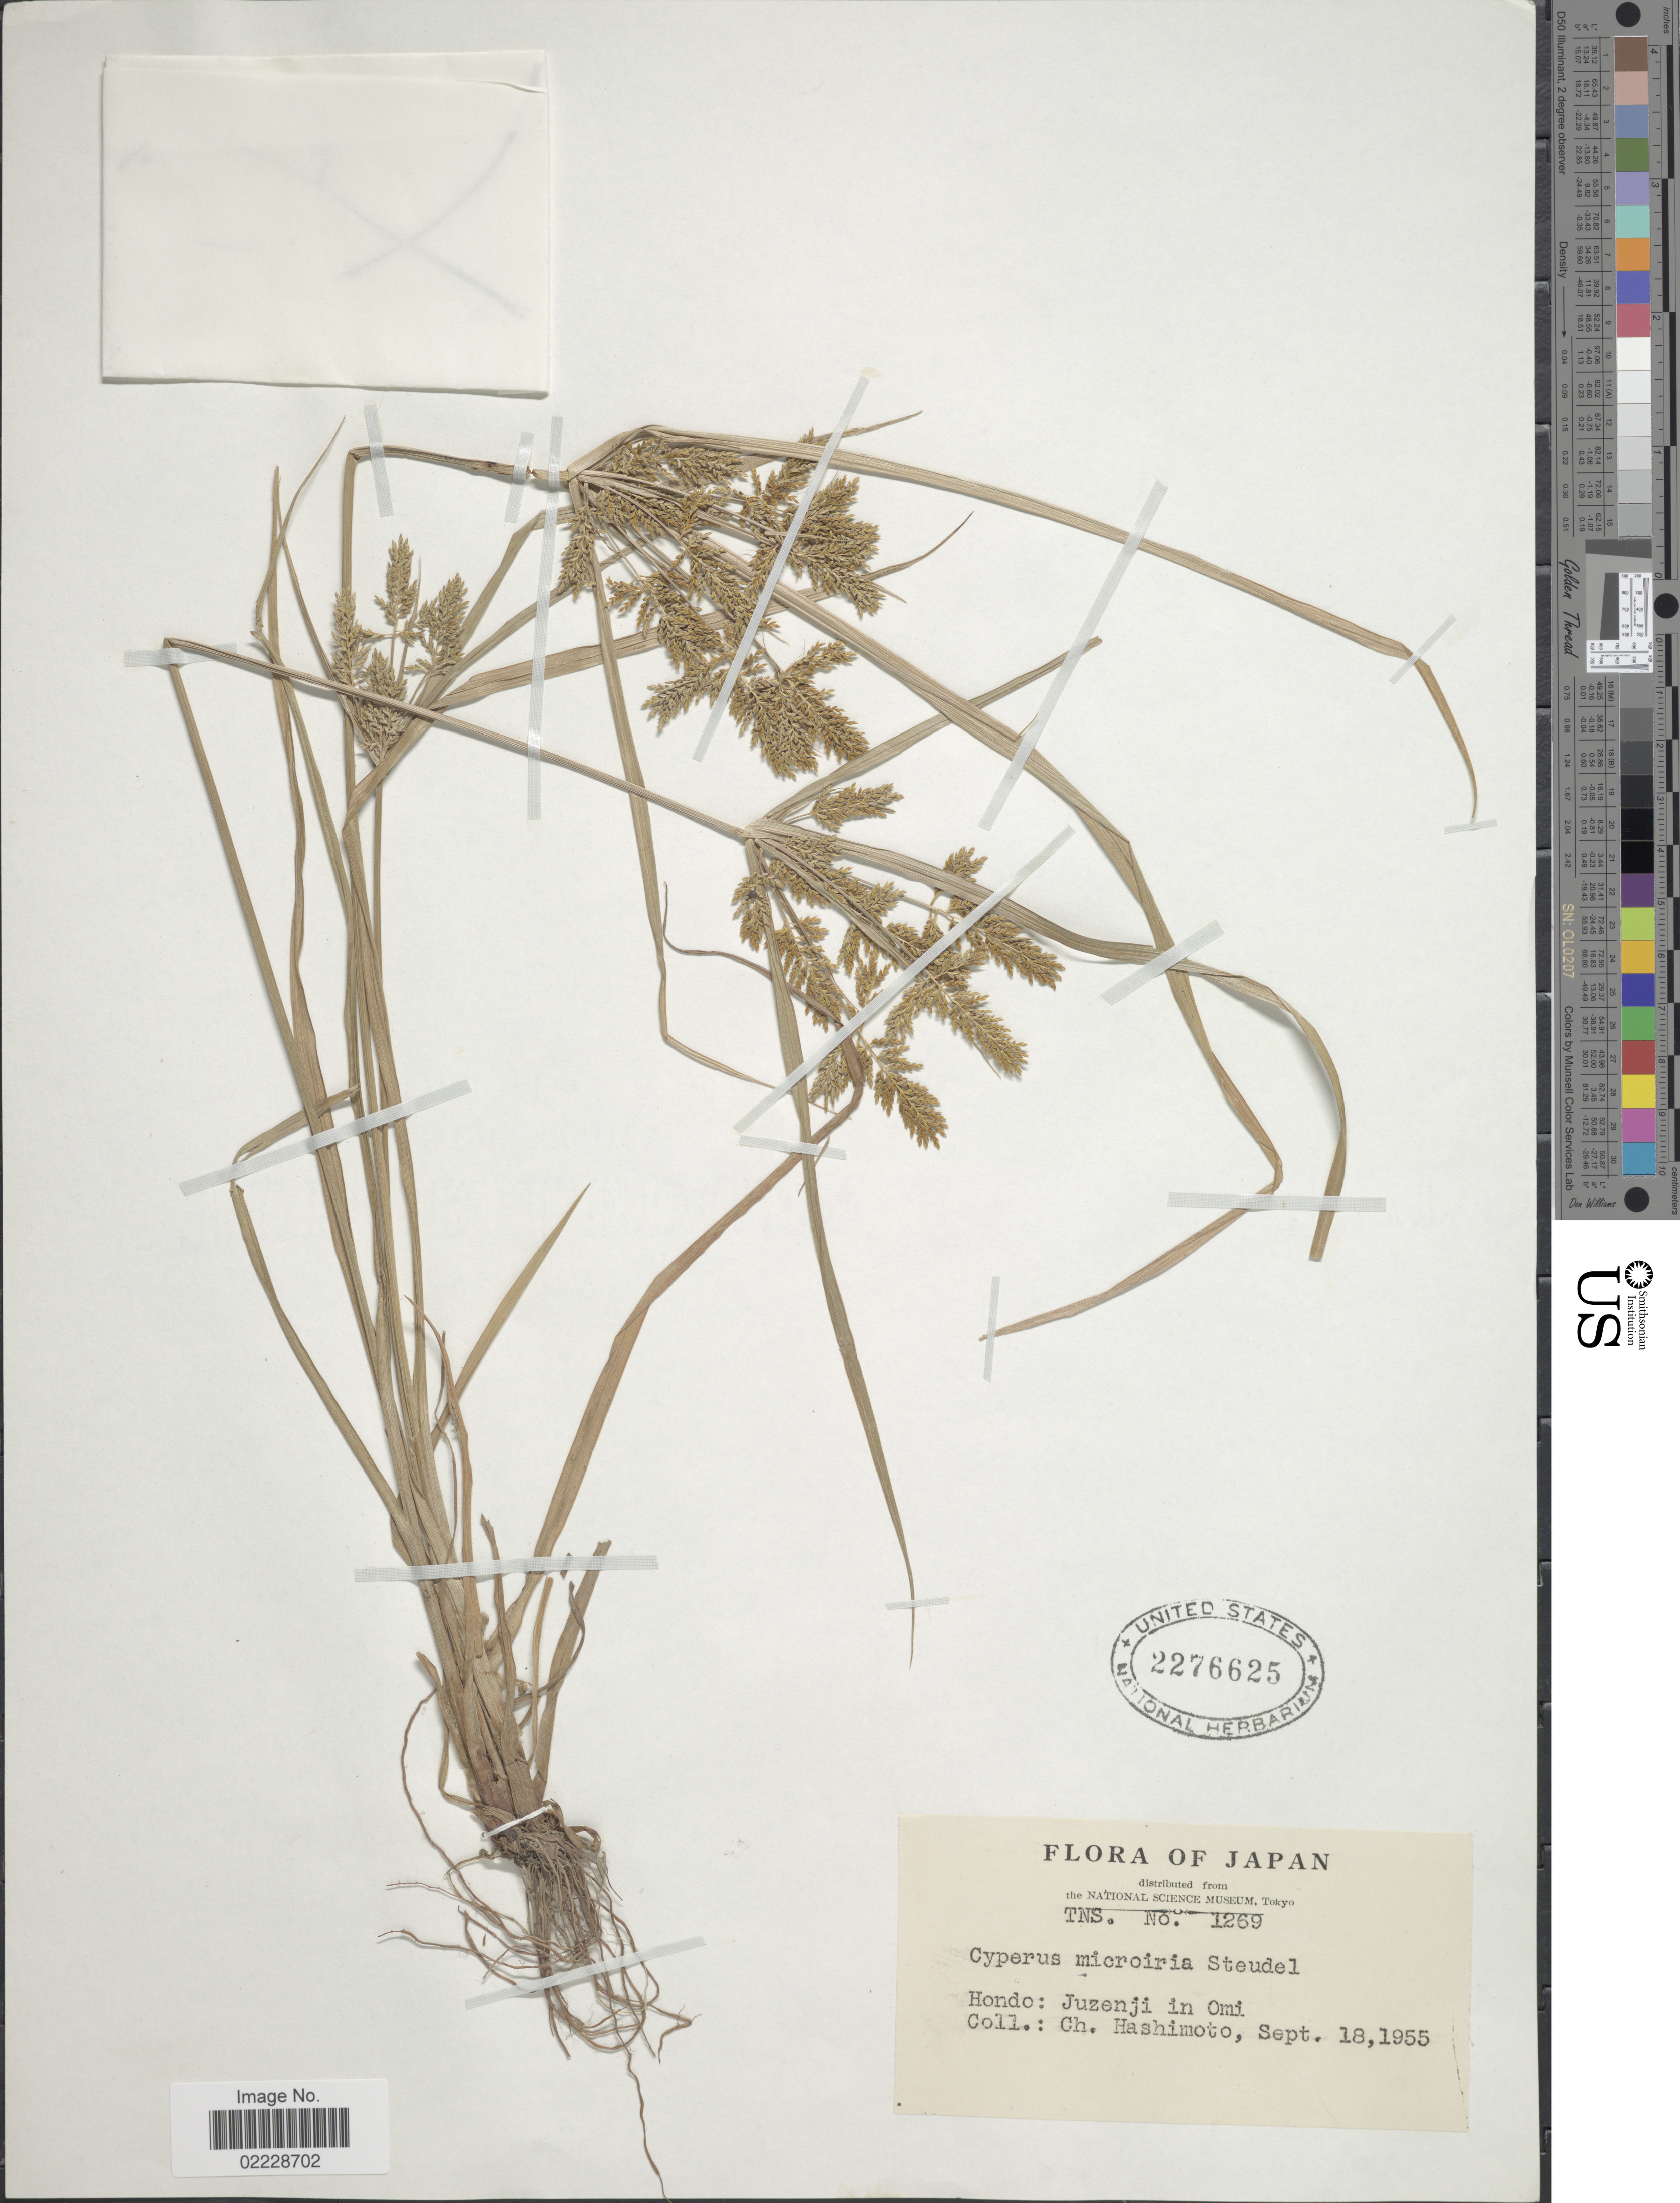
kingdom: Plantae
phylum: Tracheophyta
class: Liliopsida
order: Poales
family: Cyperaceae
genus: Cyperus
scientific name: Cyperus microiria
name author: Steud.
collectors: C. Hashimoto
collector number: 1269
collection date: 1955-09-18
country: Japan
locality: Hondo: Juzenji in Omi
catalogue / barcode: US 2276625